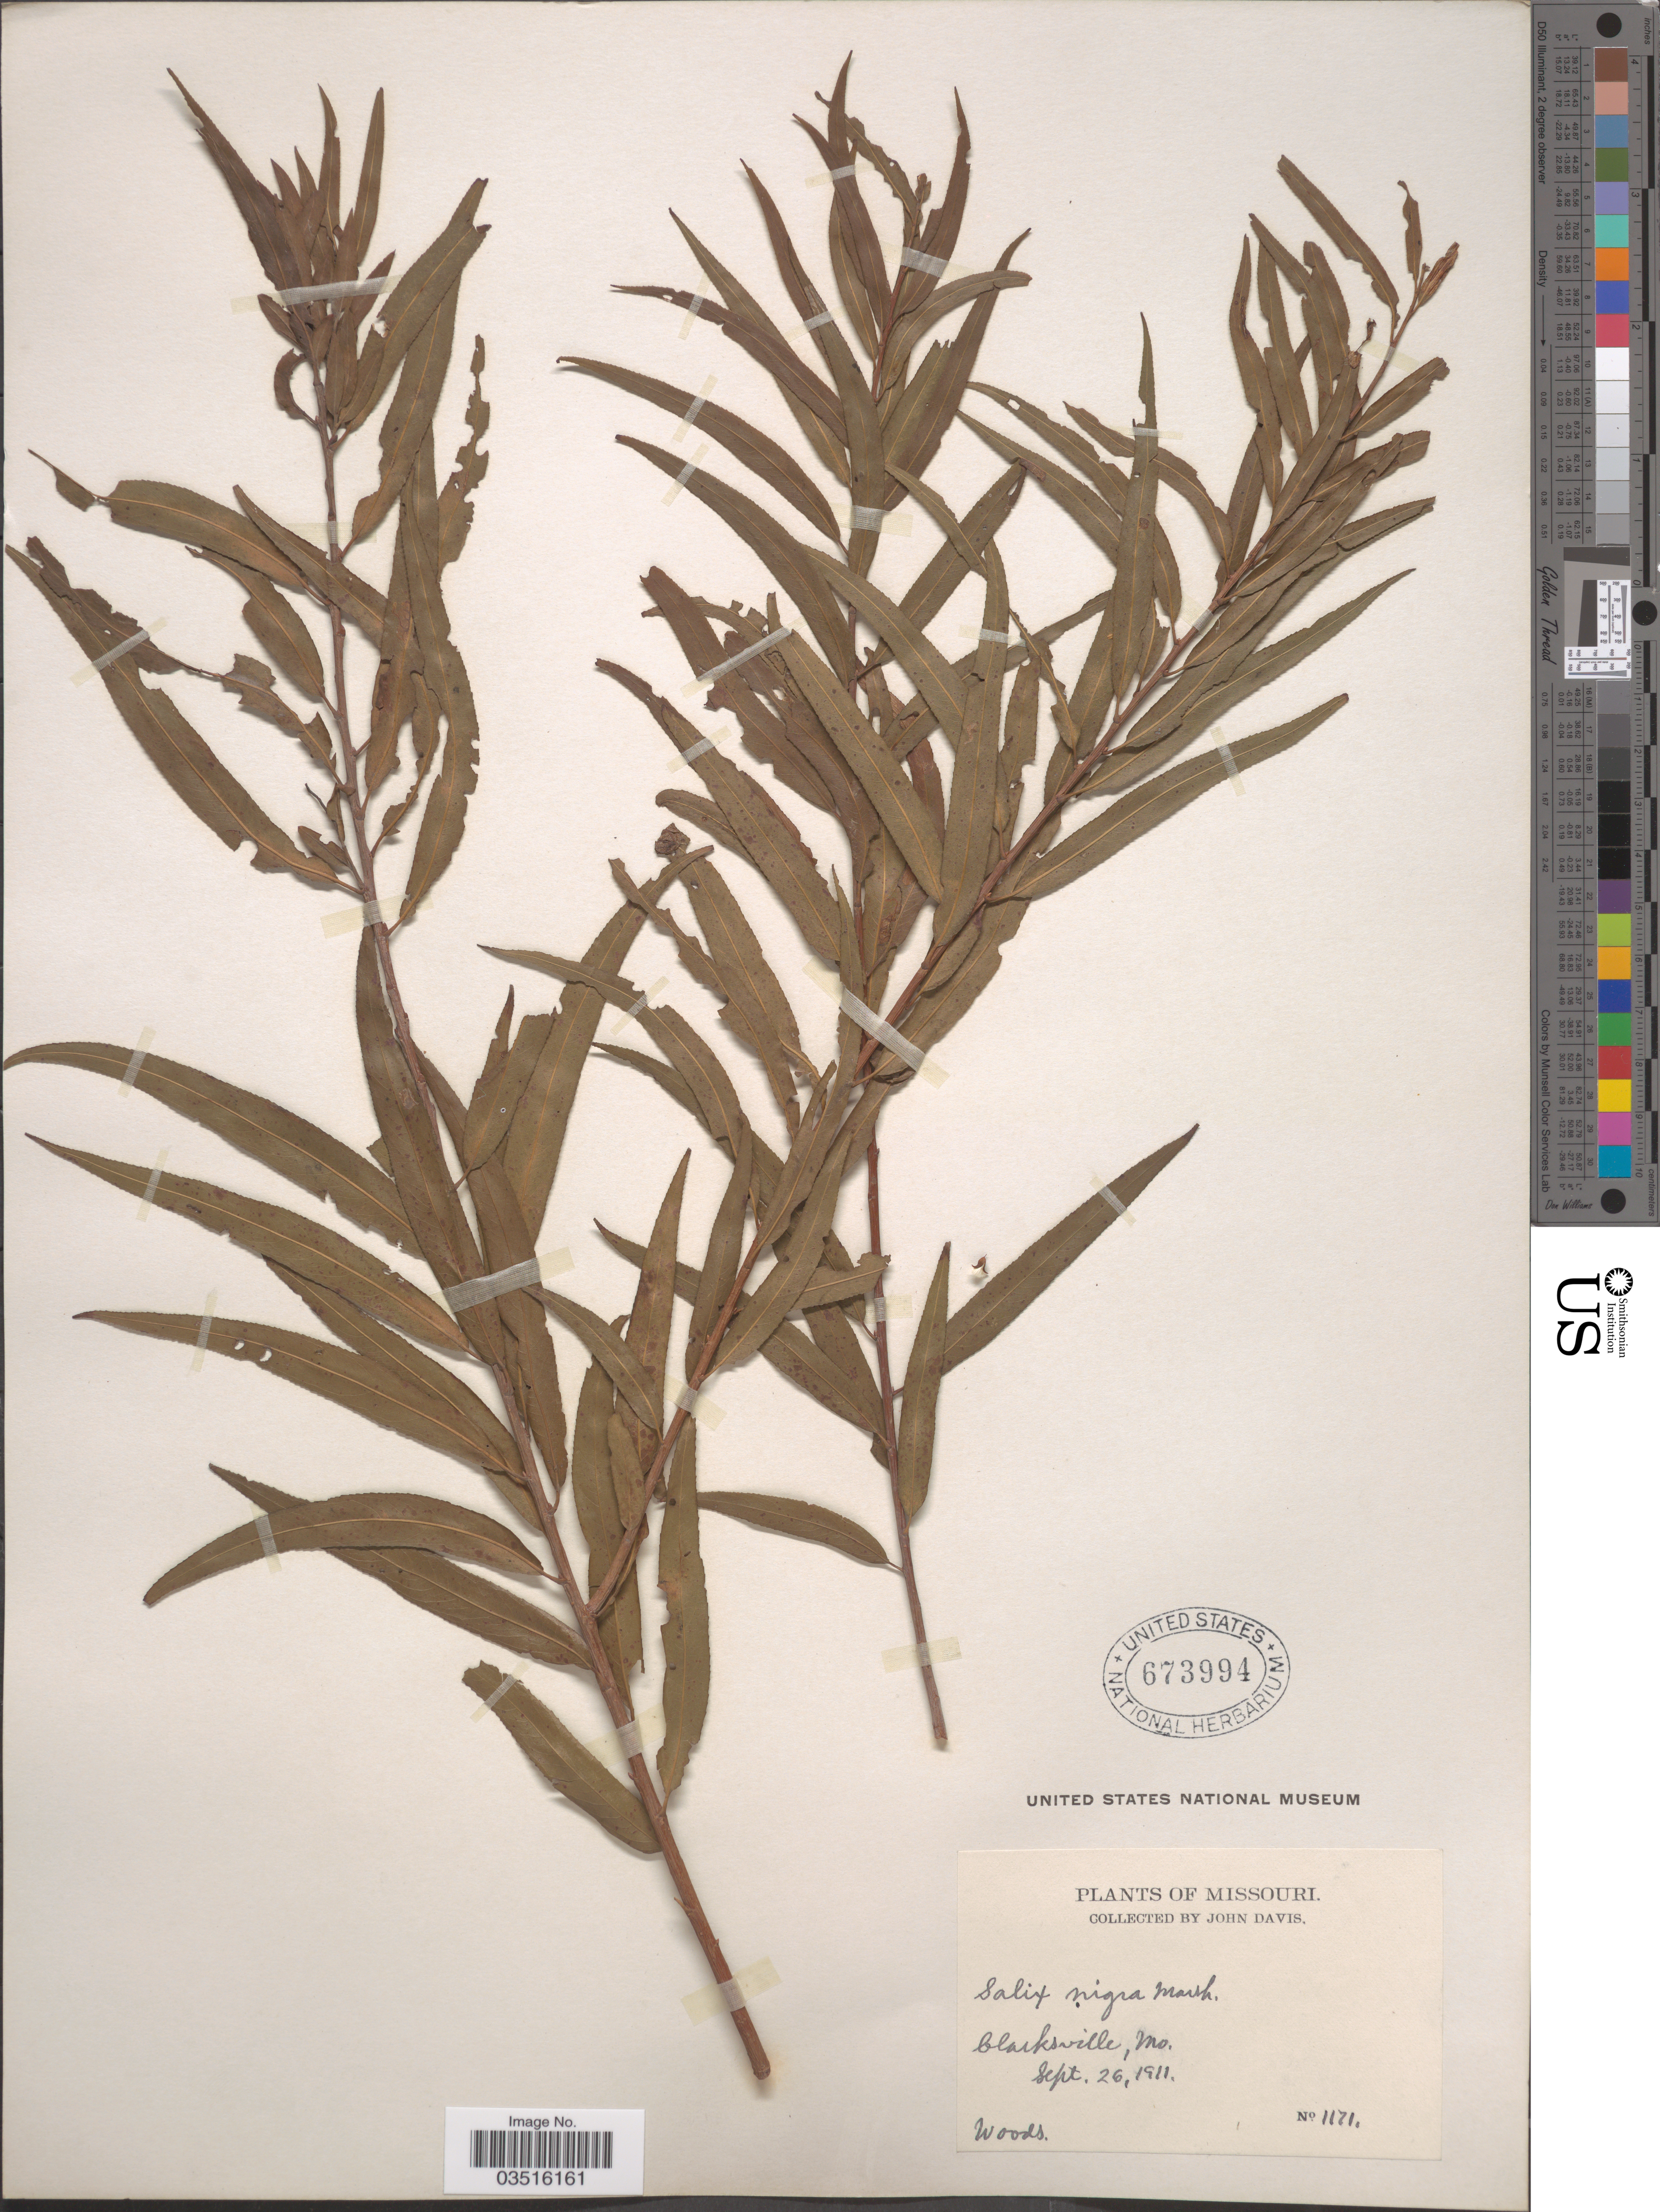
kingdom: Plantae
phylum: Tracheophyta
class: Magnoliopsida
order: Malpighiales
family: Salicaceae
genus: Salix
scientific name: Salix nigra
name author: Marshall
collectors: J. Davis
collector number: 1171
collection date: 1911-09-26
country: United States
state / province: Missouri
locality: Clarksville.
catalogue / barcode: US 673994